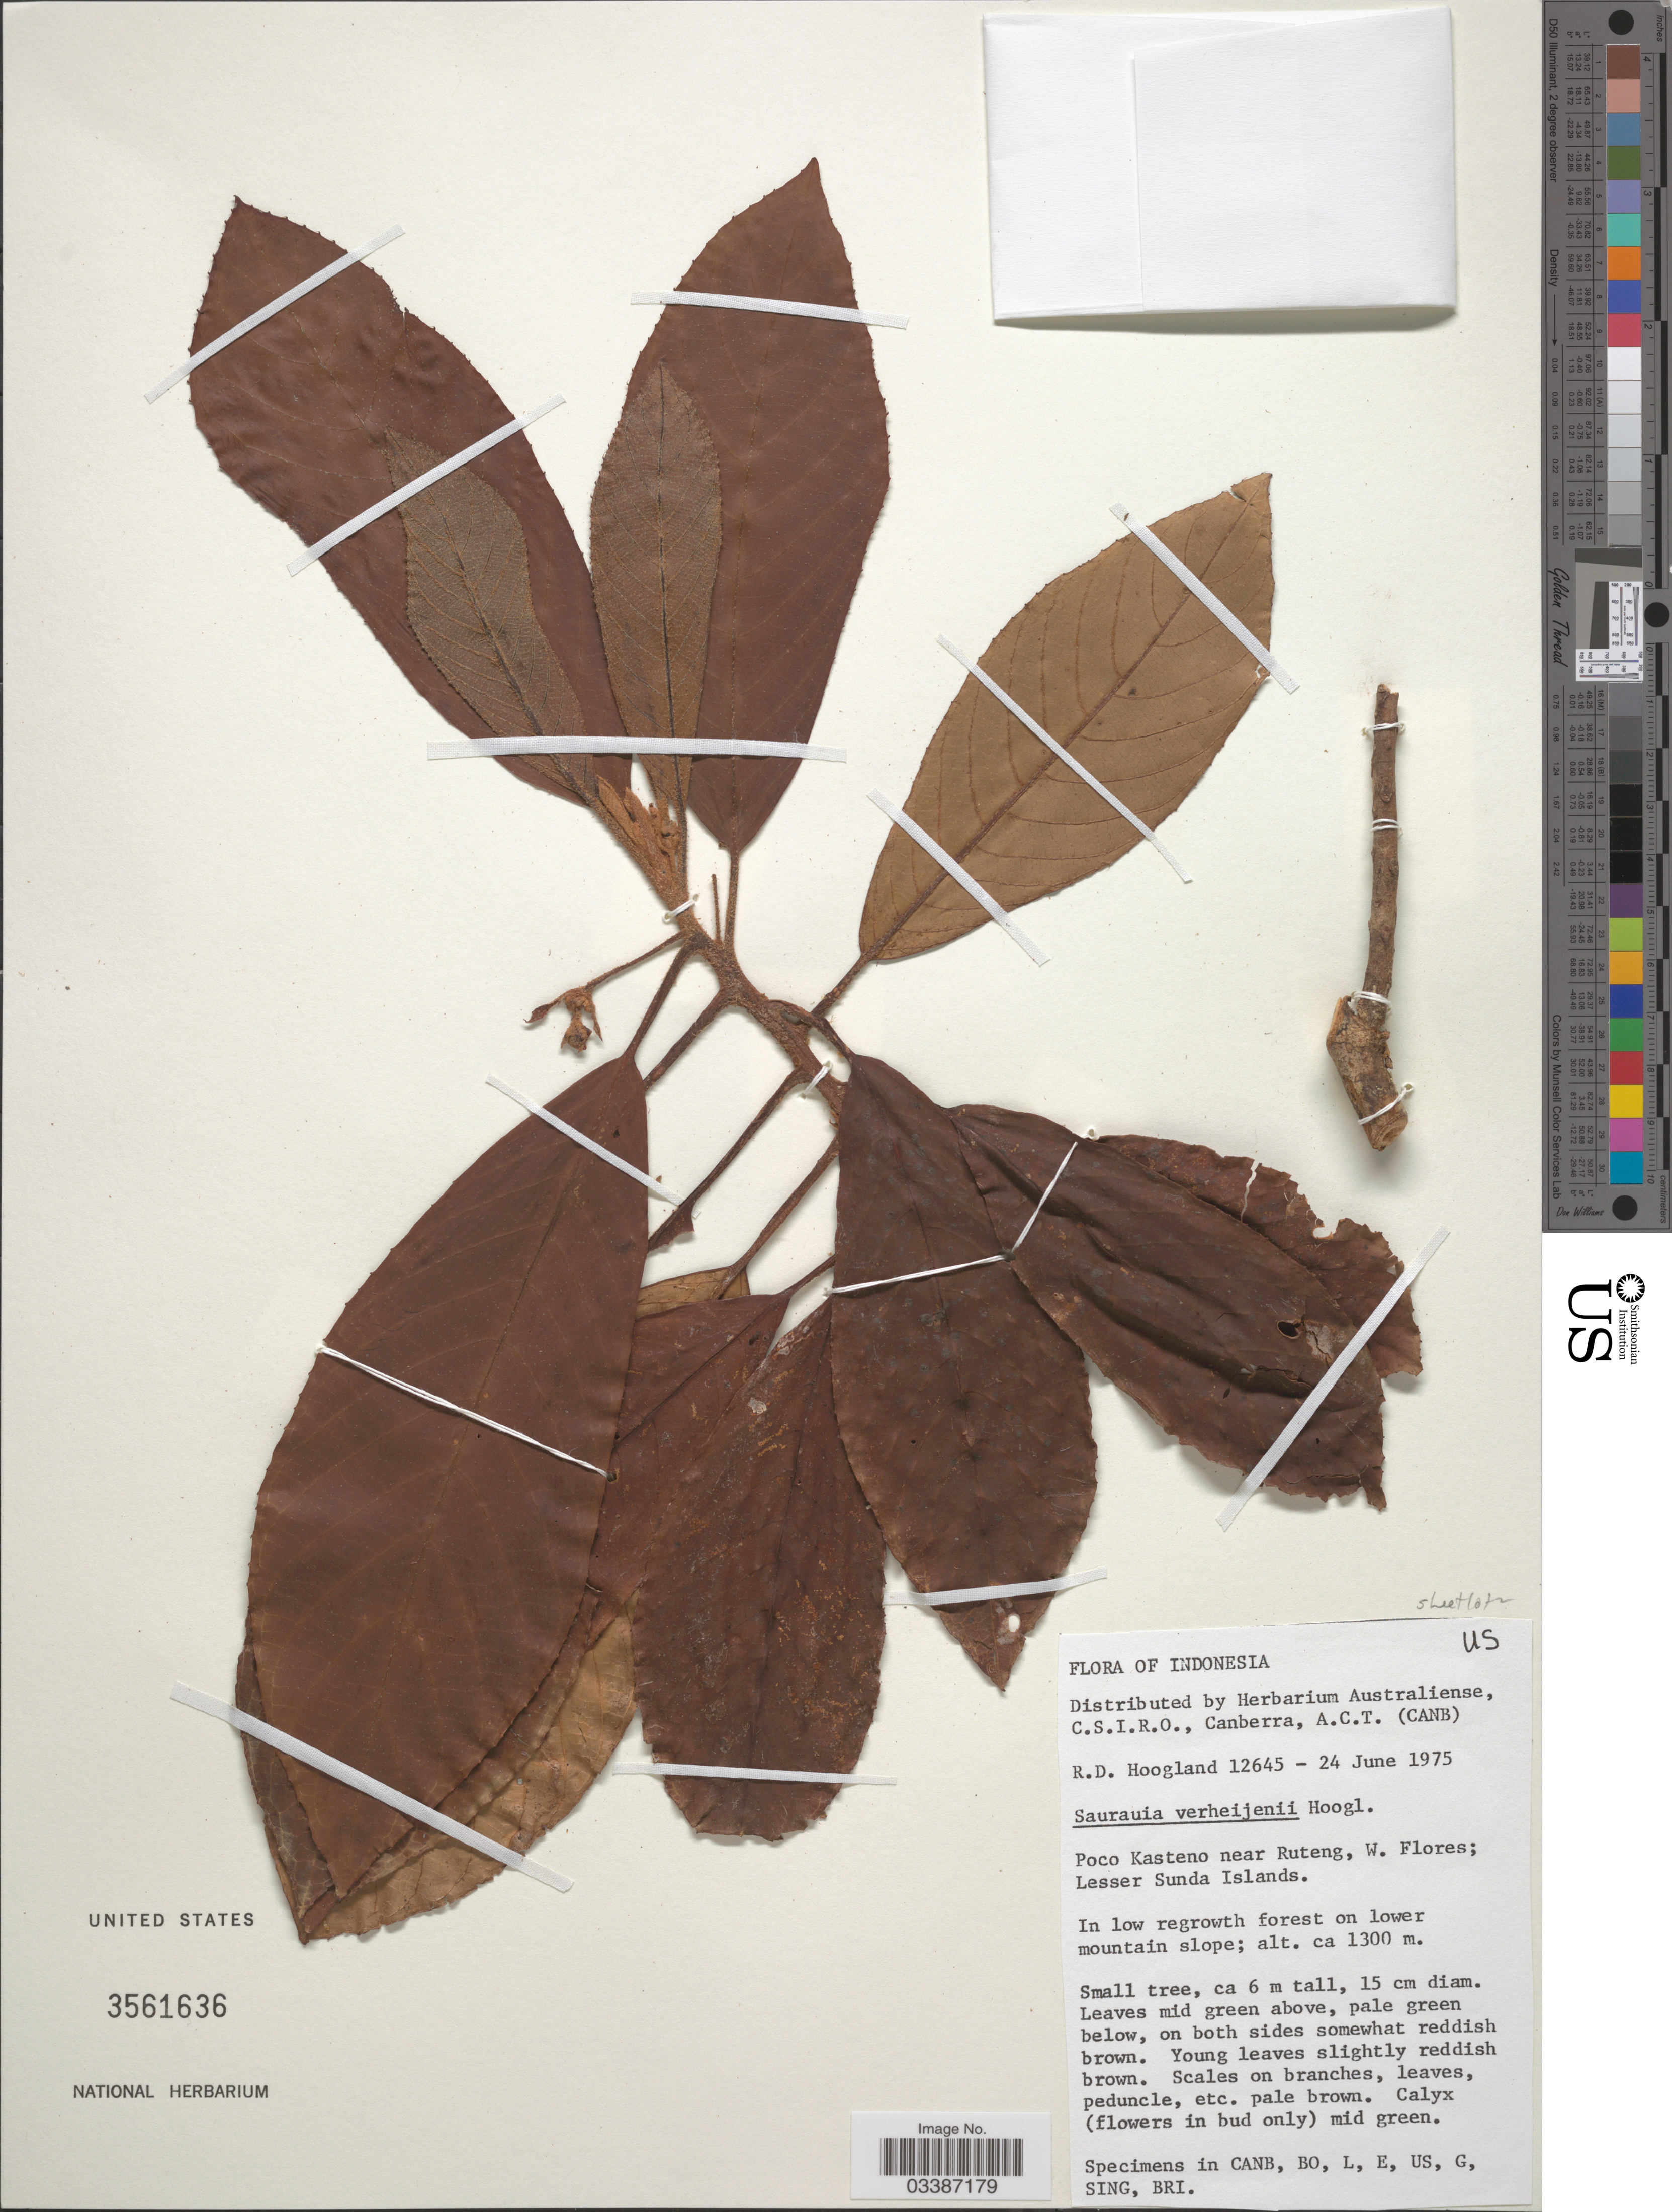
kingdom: Plantae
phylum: Tracheophyta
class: Magnoliopsida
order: Ericales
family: Actinidiaceae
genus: Saurauia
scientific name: Saurauia verheijenii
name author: Hoogland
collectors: R. D. Hoogland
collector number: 12645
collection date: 1975-06-24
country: Indonesia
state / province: Nusa Tenggara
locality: Poco Kasteno near Ruteng, W. Flores; Lesser Sunda Islands.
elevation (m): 1300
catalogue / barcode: US 3561636